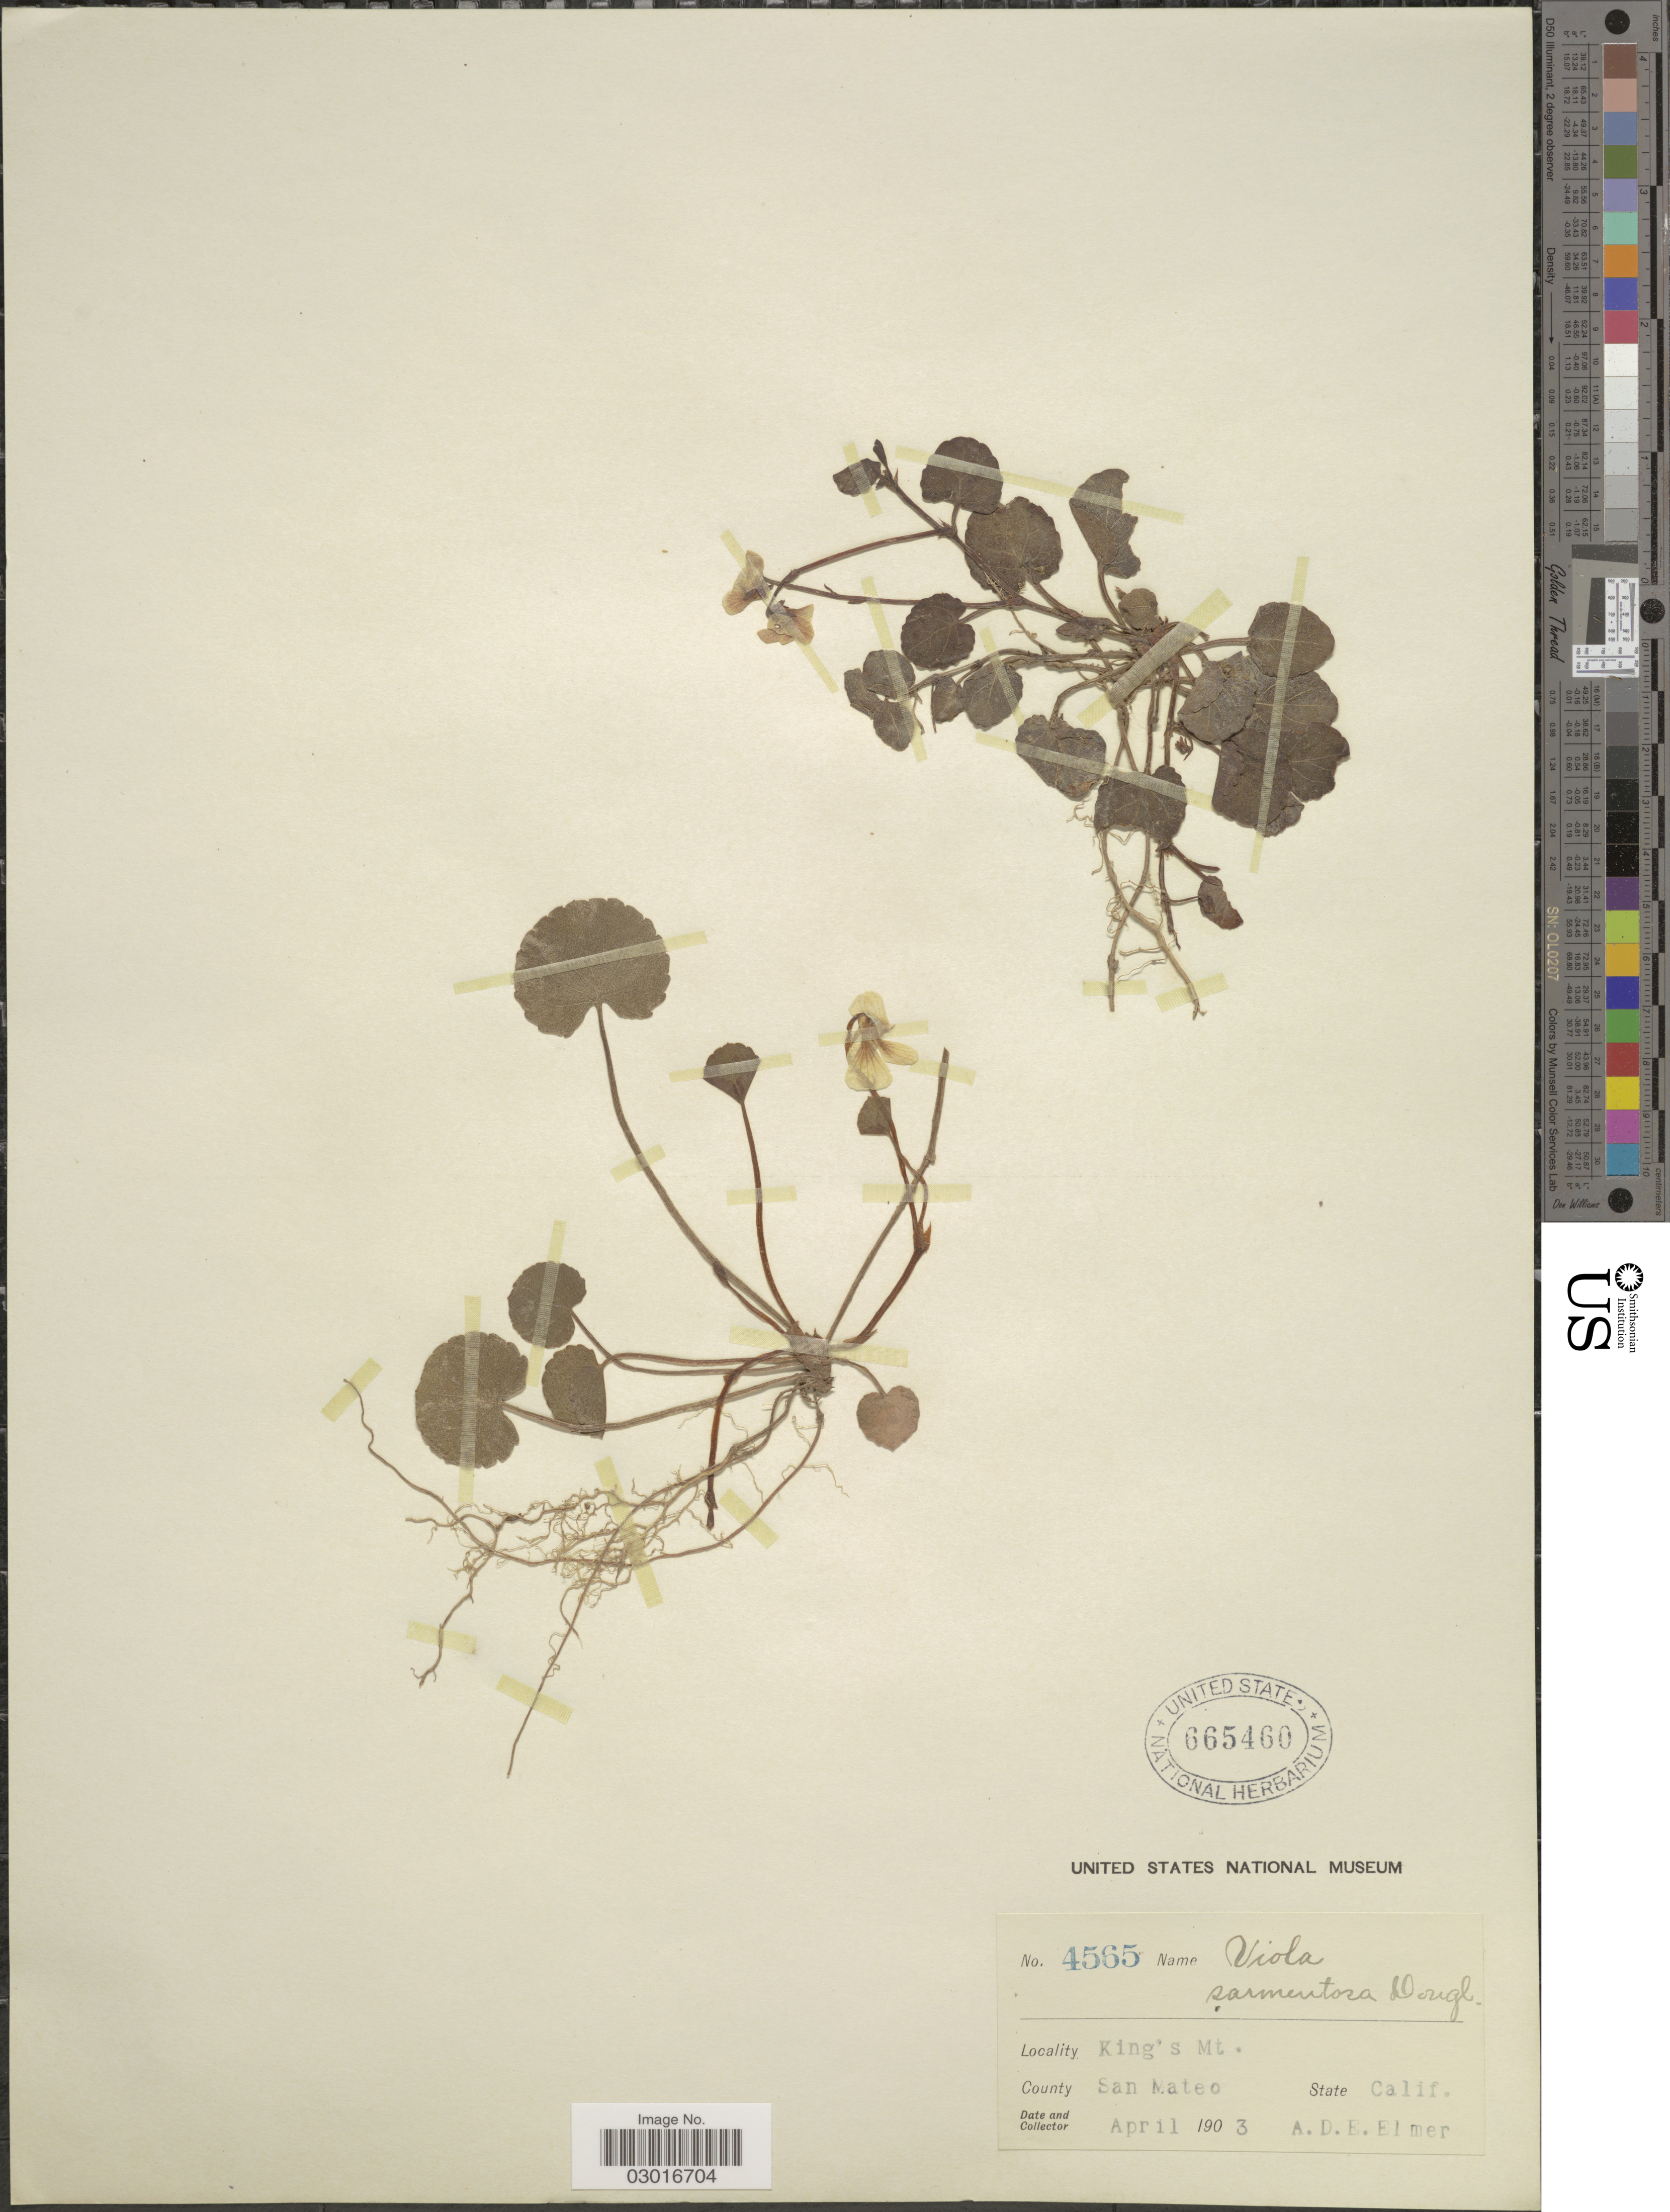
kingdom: Plantae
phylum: Tracheophyta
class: Magnoliopsida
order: Malpighiales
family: Violaceae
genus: Viola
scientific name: Viola sempervirens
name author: Greene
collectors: A. D. E. Elmer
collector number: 4565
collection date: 1903-04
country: United States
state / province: California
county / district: San Mateo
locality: King's Mt. County San Mateo.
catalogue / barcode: US 665460